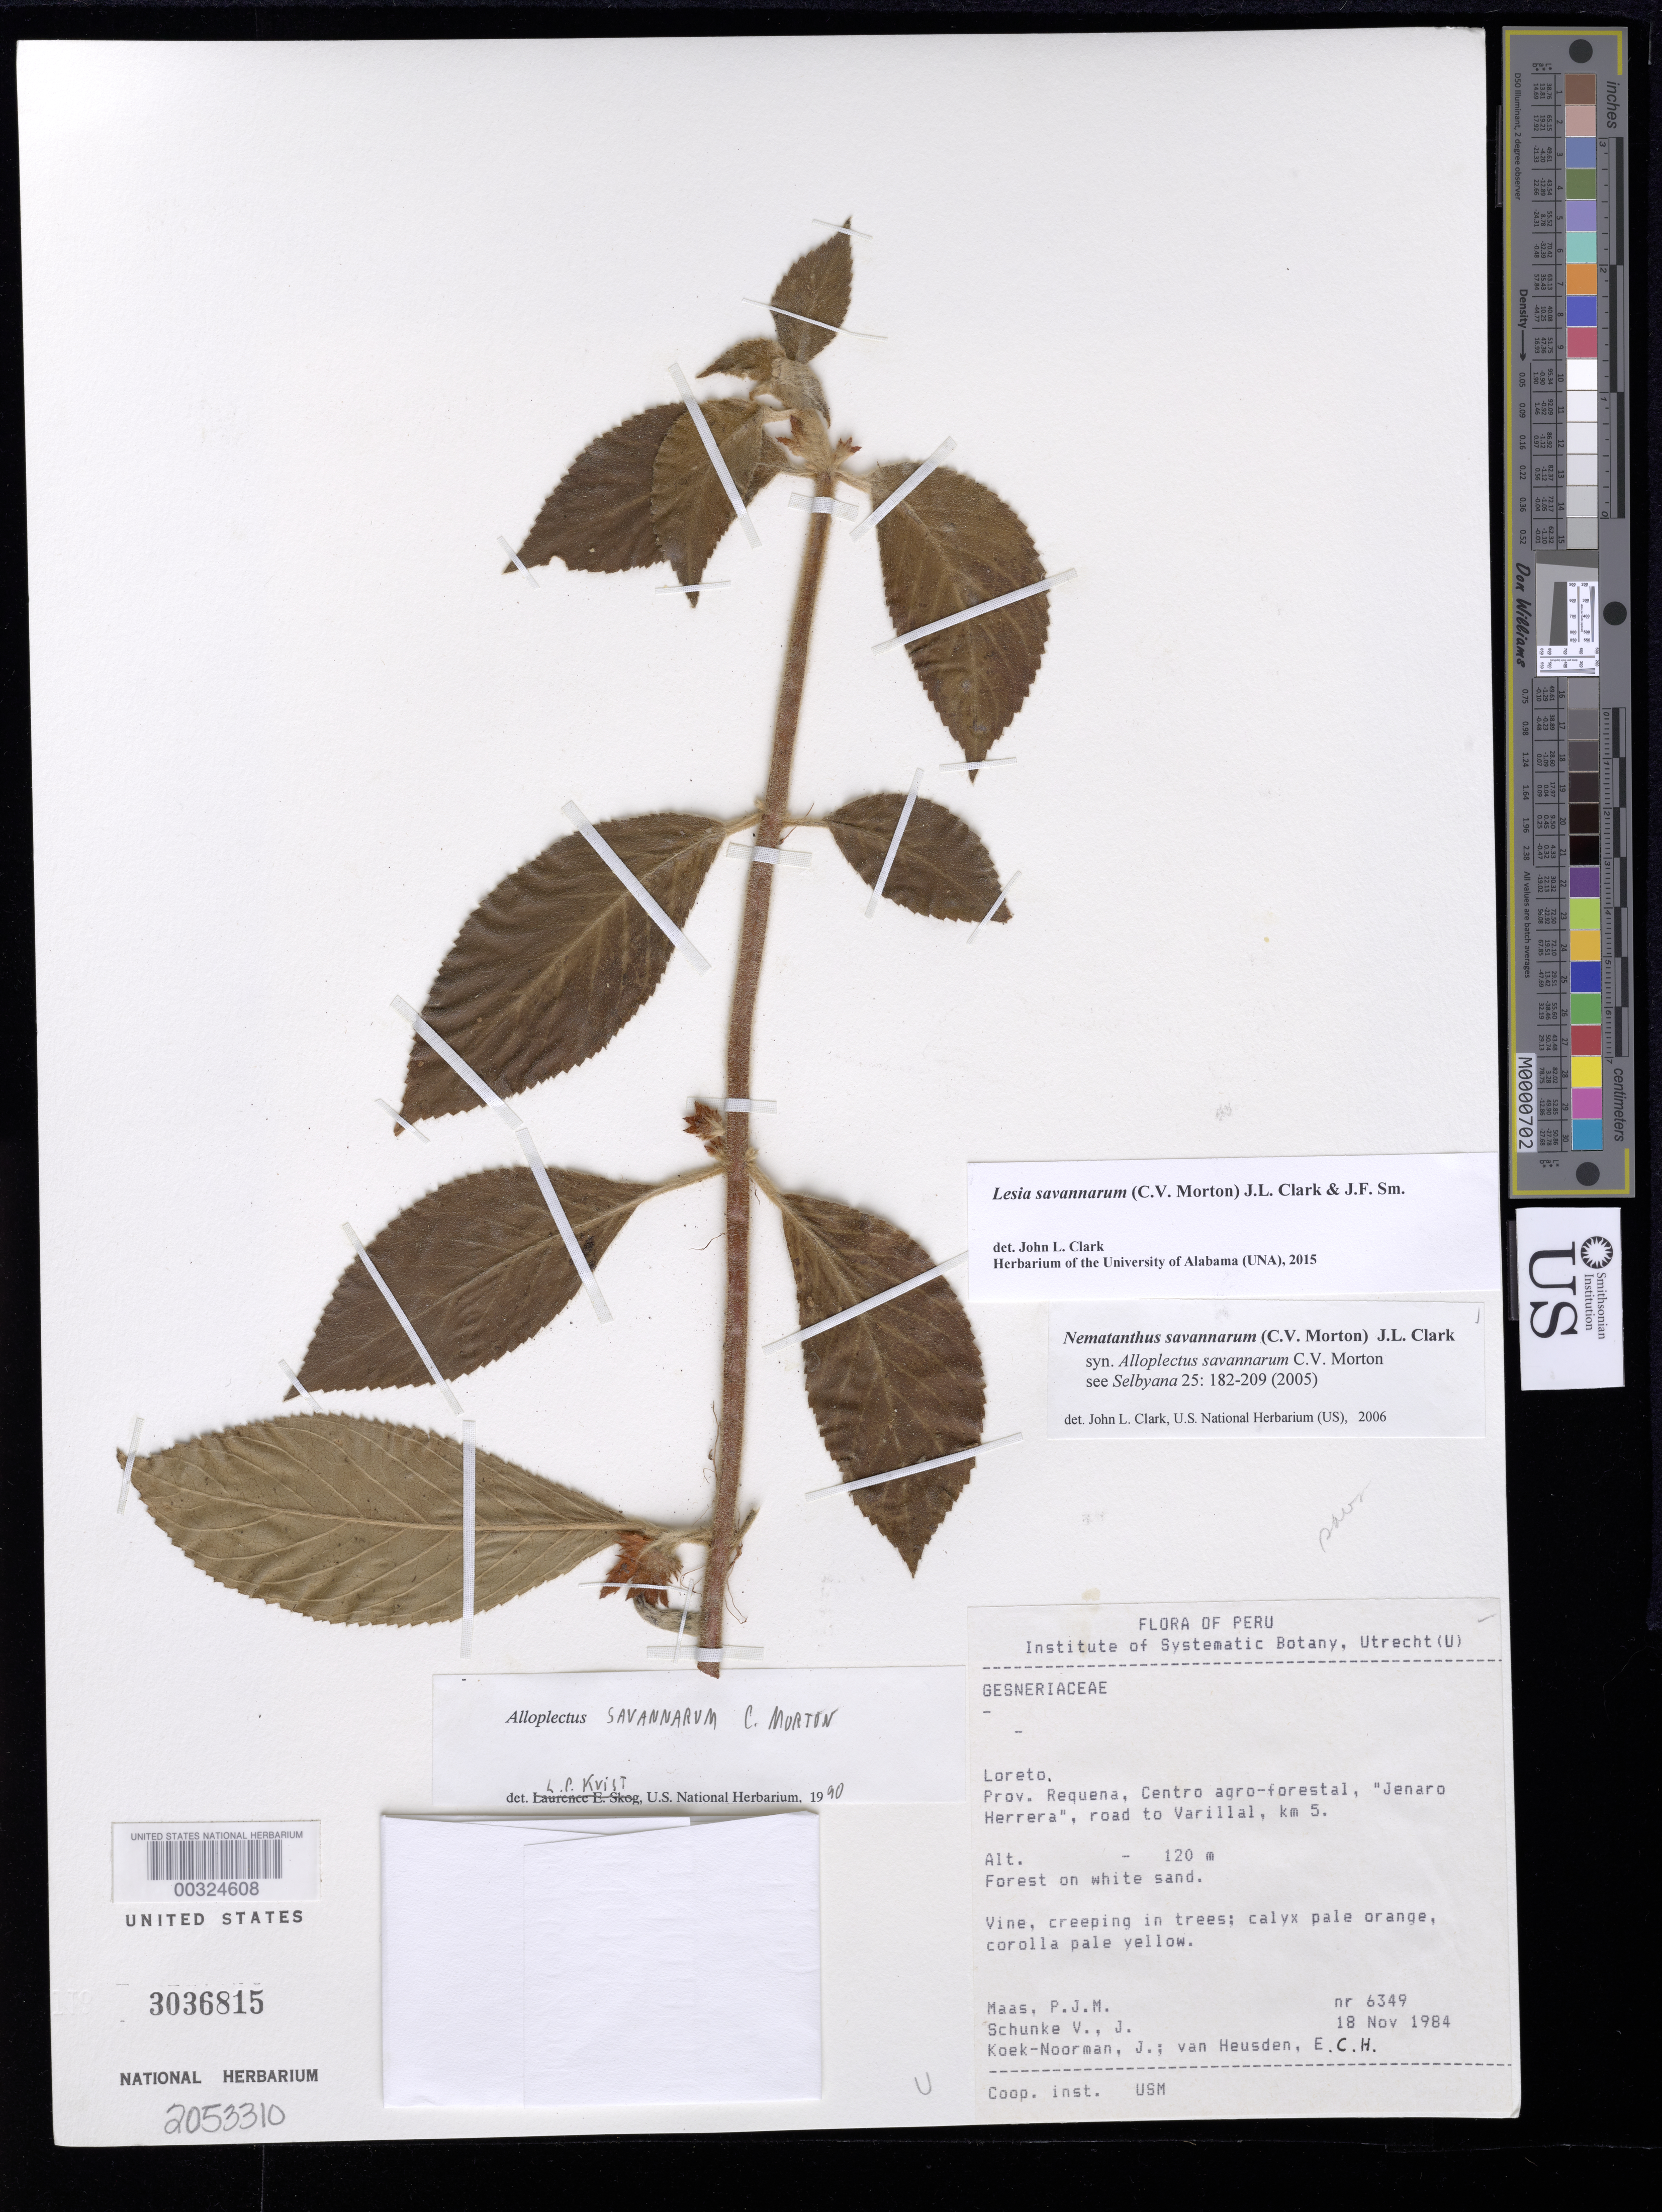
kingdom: Plantae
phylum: Tracheophyta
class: Magnoliopsida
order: Lamiales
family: Gesneriaceae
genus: Nematanthus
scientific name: Nematanthus savannarum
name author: (C.V. Morton in Maguire) J.L. Clark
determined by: Clark, J. L., (SEL), The Marie Selby Botanical Garden (UNITED STATES)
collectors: P. Maas, J. Schunke Vigo, J. Koek-Noorman & E. Heusden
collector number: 6349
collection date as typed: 18 Nov 1984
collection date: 1984-11-18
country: Peru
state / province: Loreto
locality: Prov. Requena; Centro agro-forestal, "Jenaro Herrera", road to Varillal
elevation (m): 0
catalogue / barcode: US 3036815